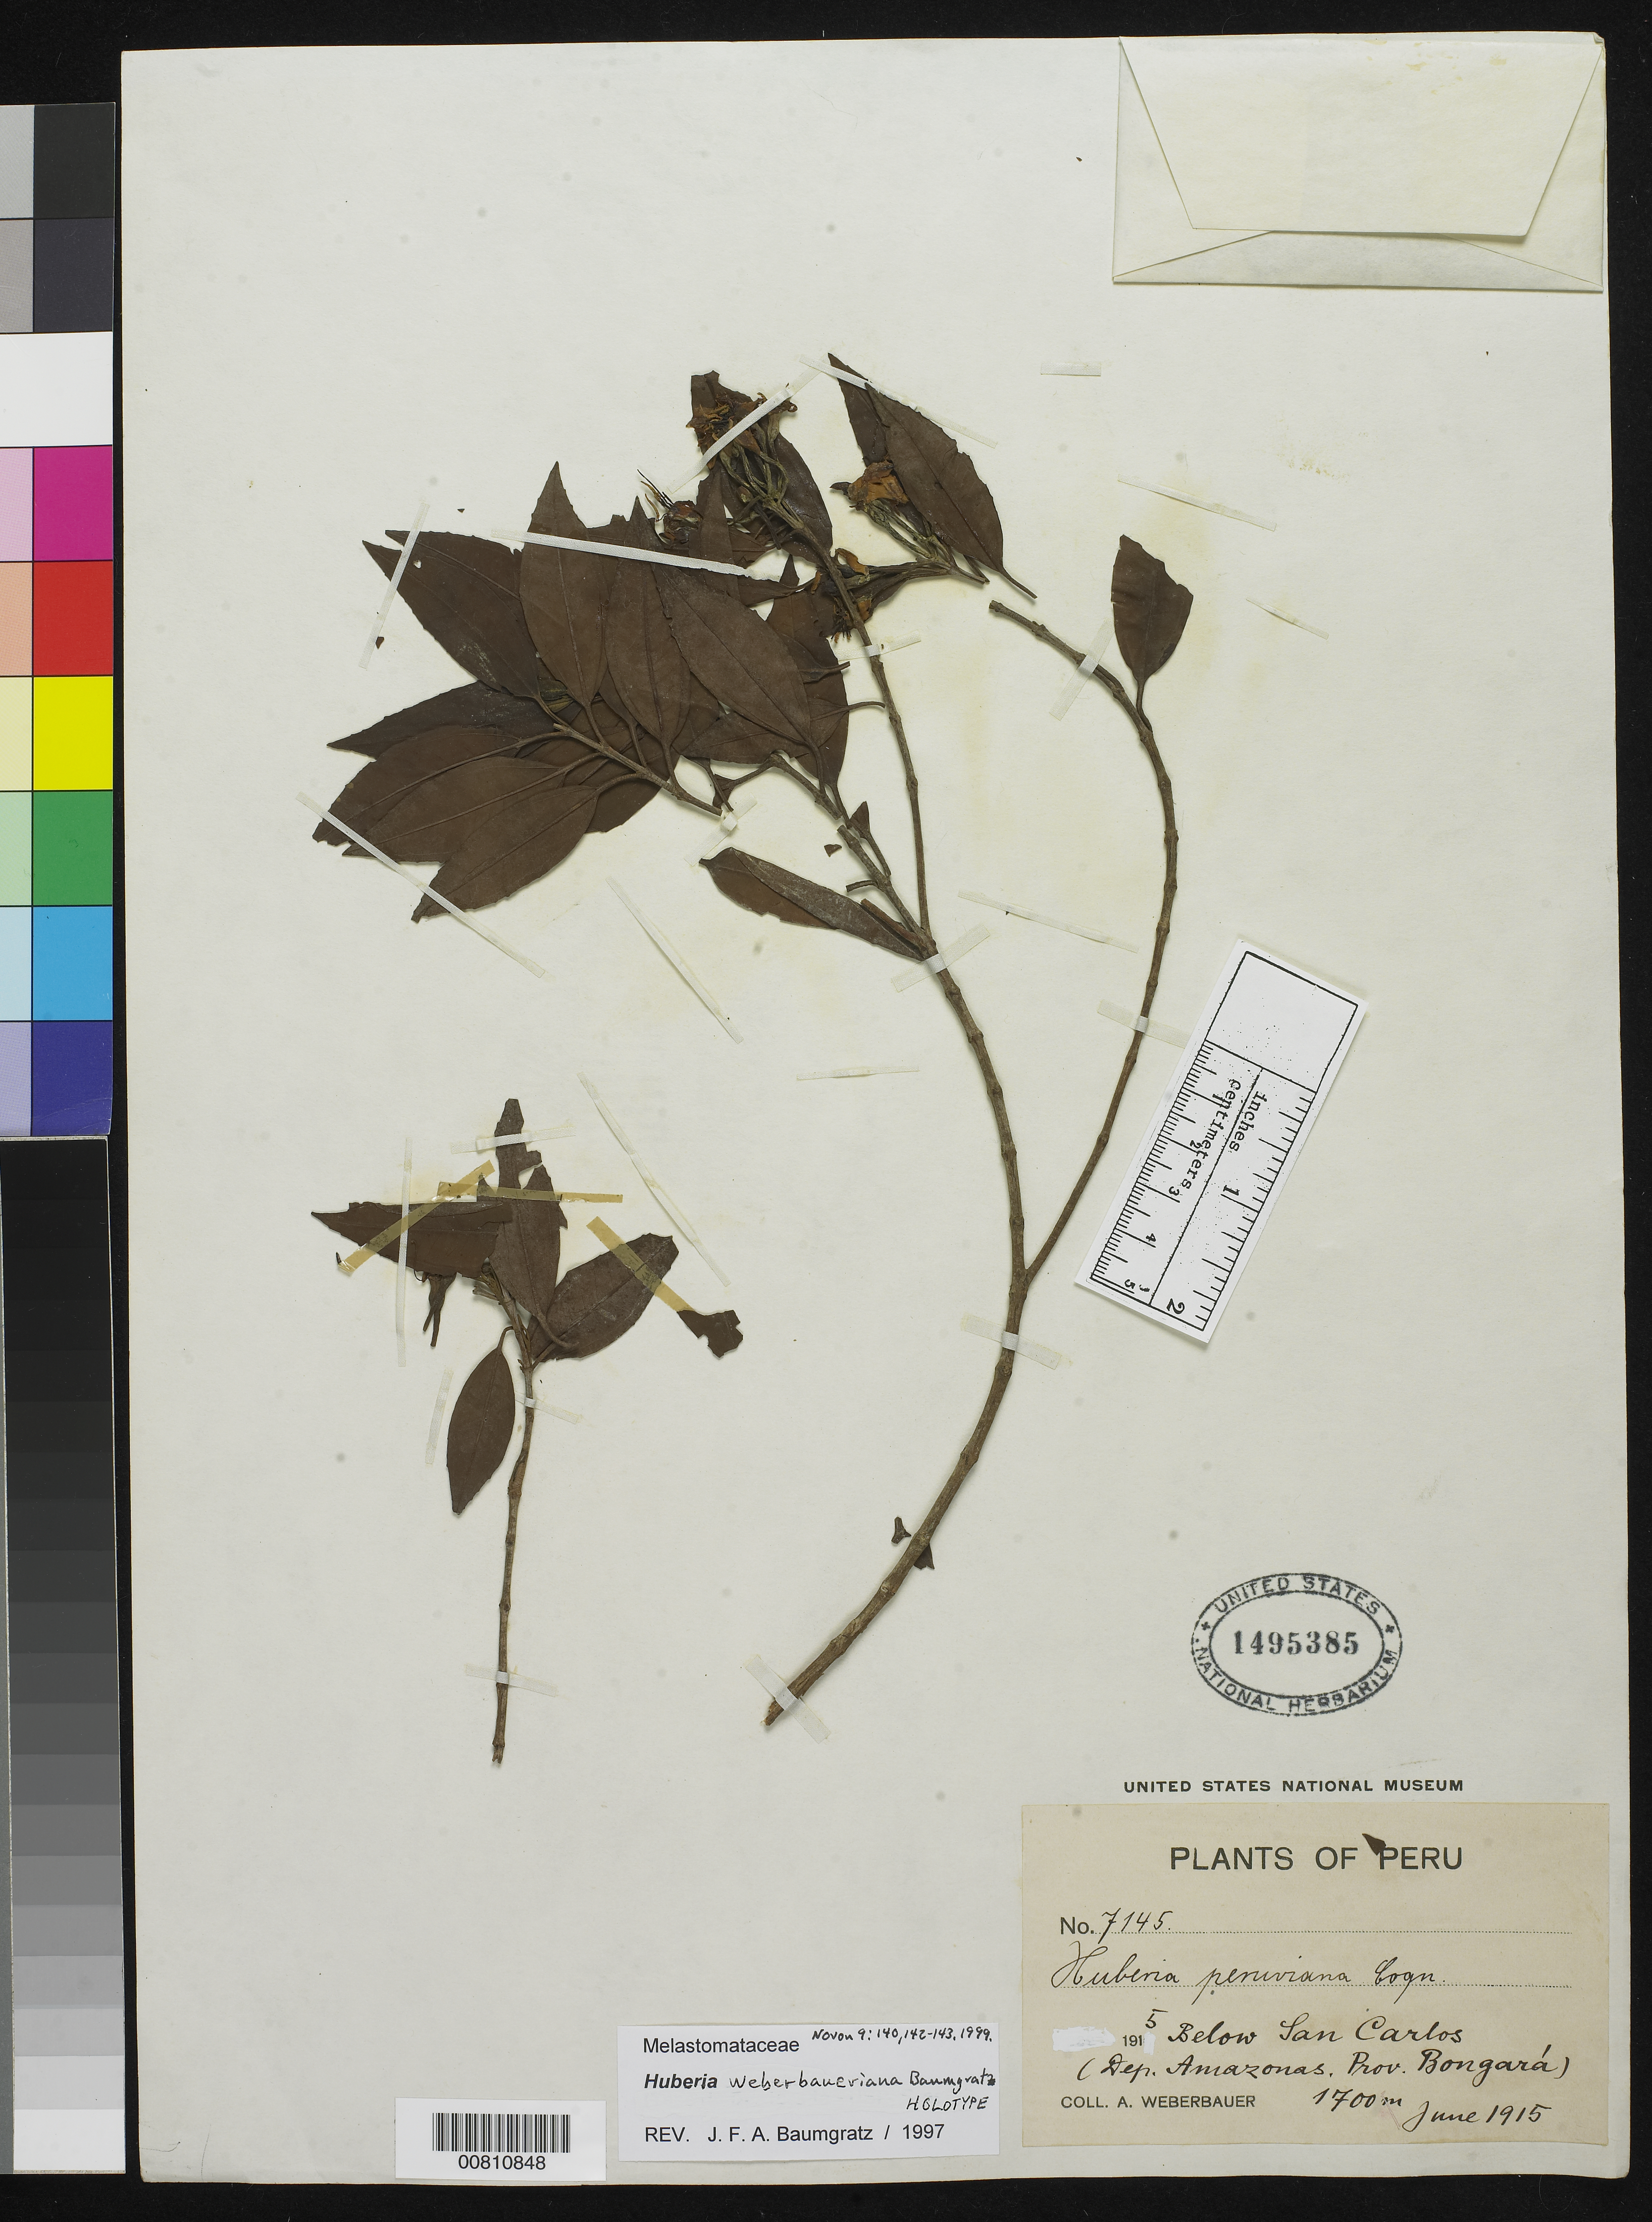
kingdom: Plantae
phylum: Tracheophyta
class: Magnoliopsida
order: Myrtales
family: Melastomataceae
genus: Huberia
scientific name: Huberia weberbaueriana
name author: Baumgratz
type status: Holotype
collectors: A. Weberbauer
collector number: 7145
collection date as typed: Jun 1915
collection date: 1915-06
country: Peru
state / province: Amazonas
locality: Below San Carlos (Dep. Amazonas, Prov. Bongará).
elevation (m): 1700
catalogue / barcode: US 1495385